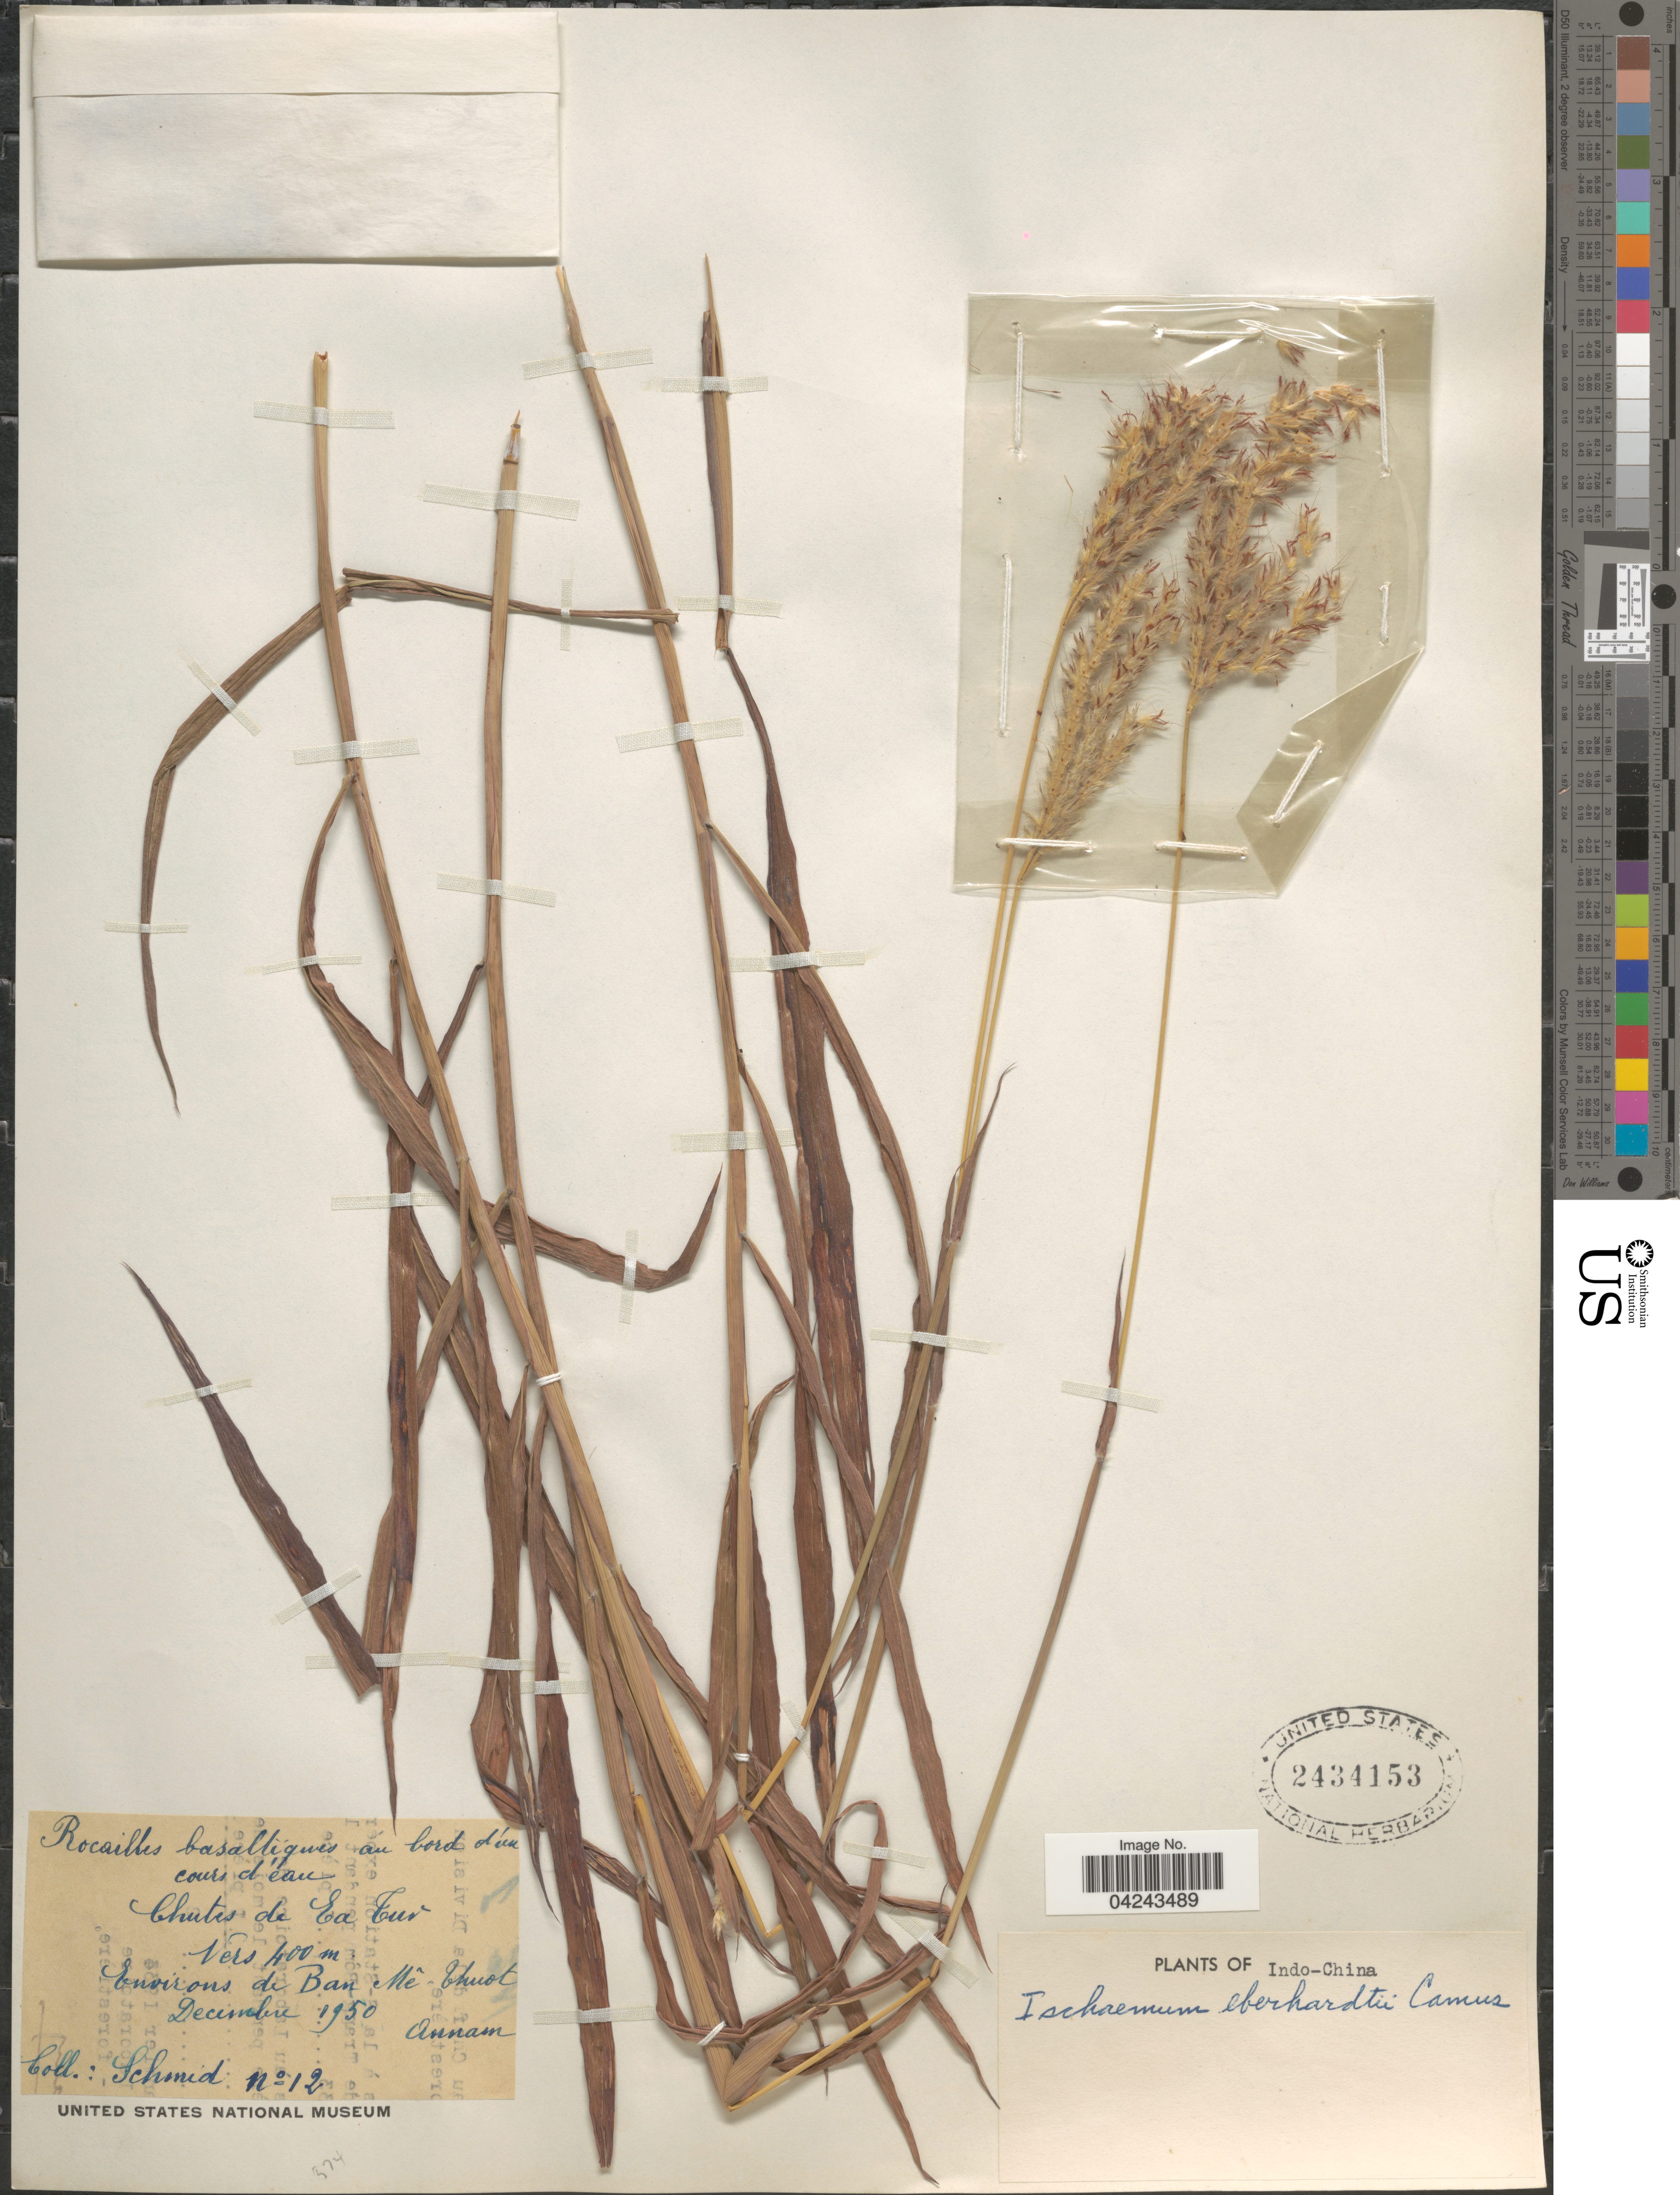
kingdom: Plantae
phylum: Tracheophyta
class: Liliopsida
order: Poales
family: Poaceae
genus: Ischaemum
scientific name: Ischaemum eberhardtii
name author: A. Camus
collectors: Schmid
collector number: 12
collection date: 1950-12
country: Vietnam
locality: Indo-China. Chutes de Ea Tur. Environs de Ban Mê Thuot. Annam.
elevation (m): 400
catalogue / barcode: US 2434153